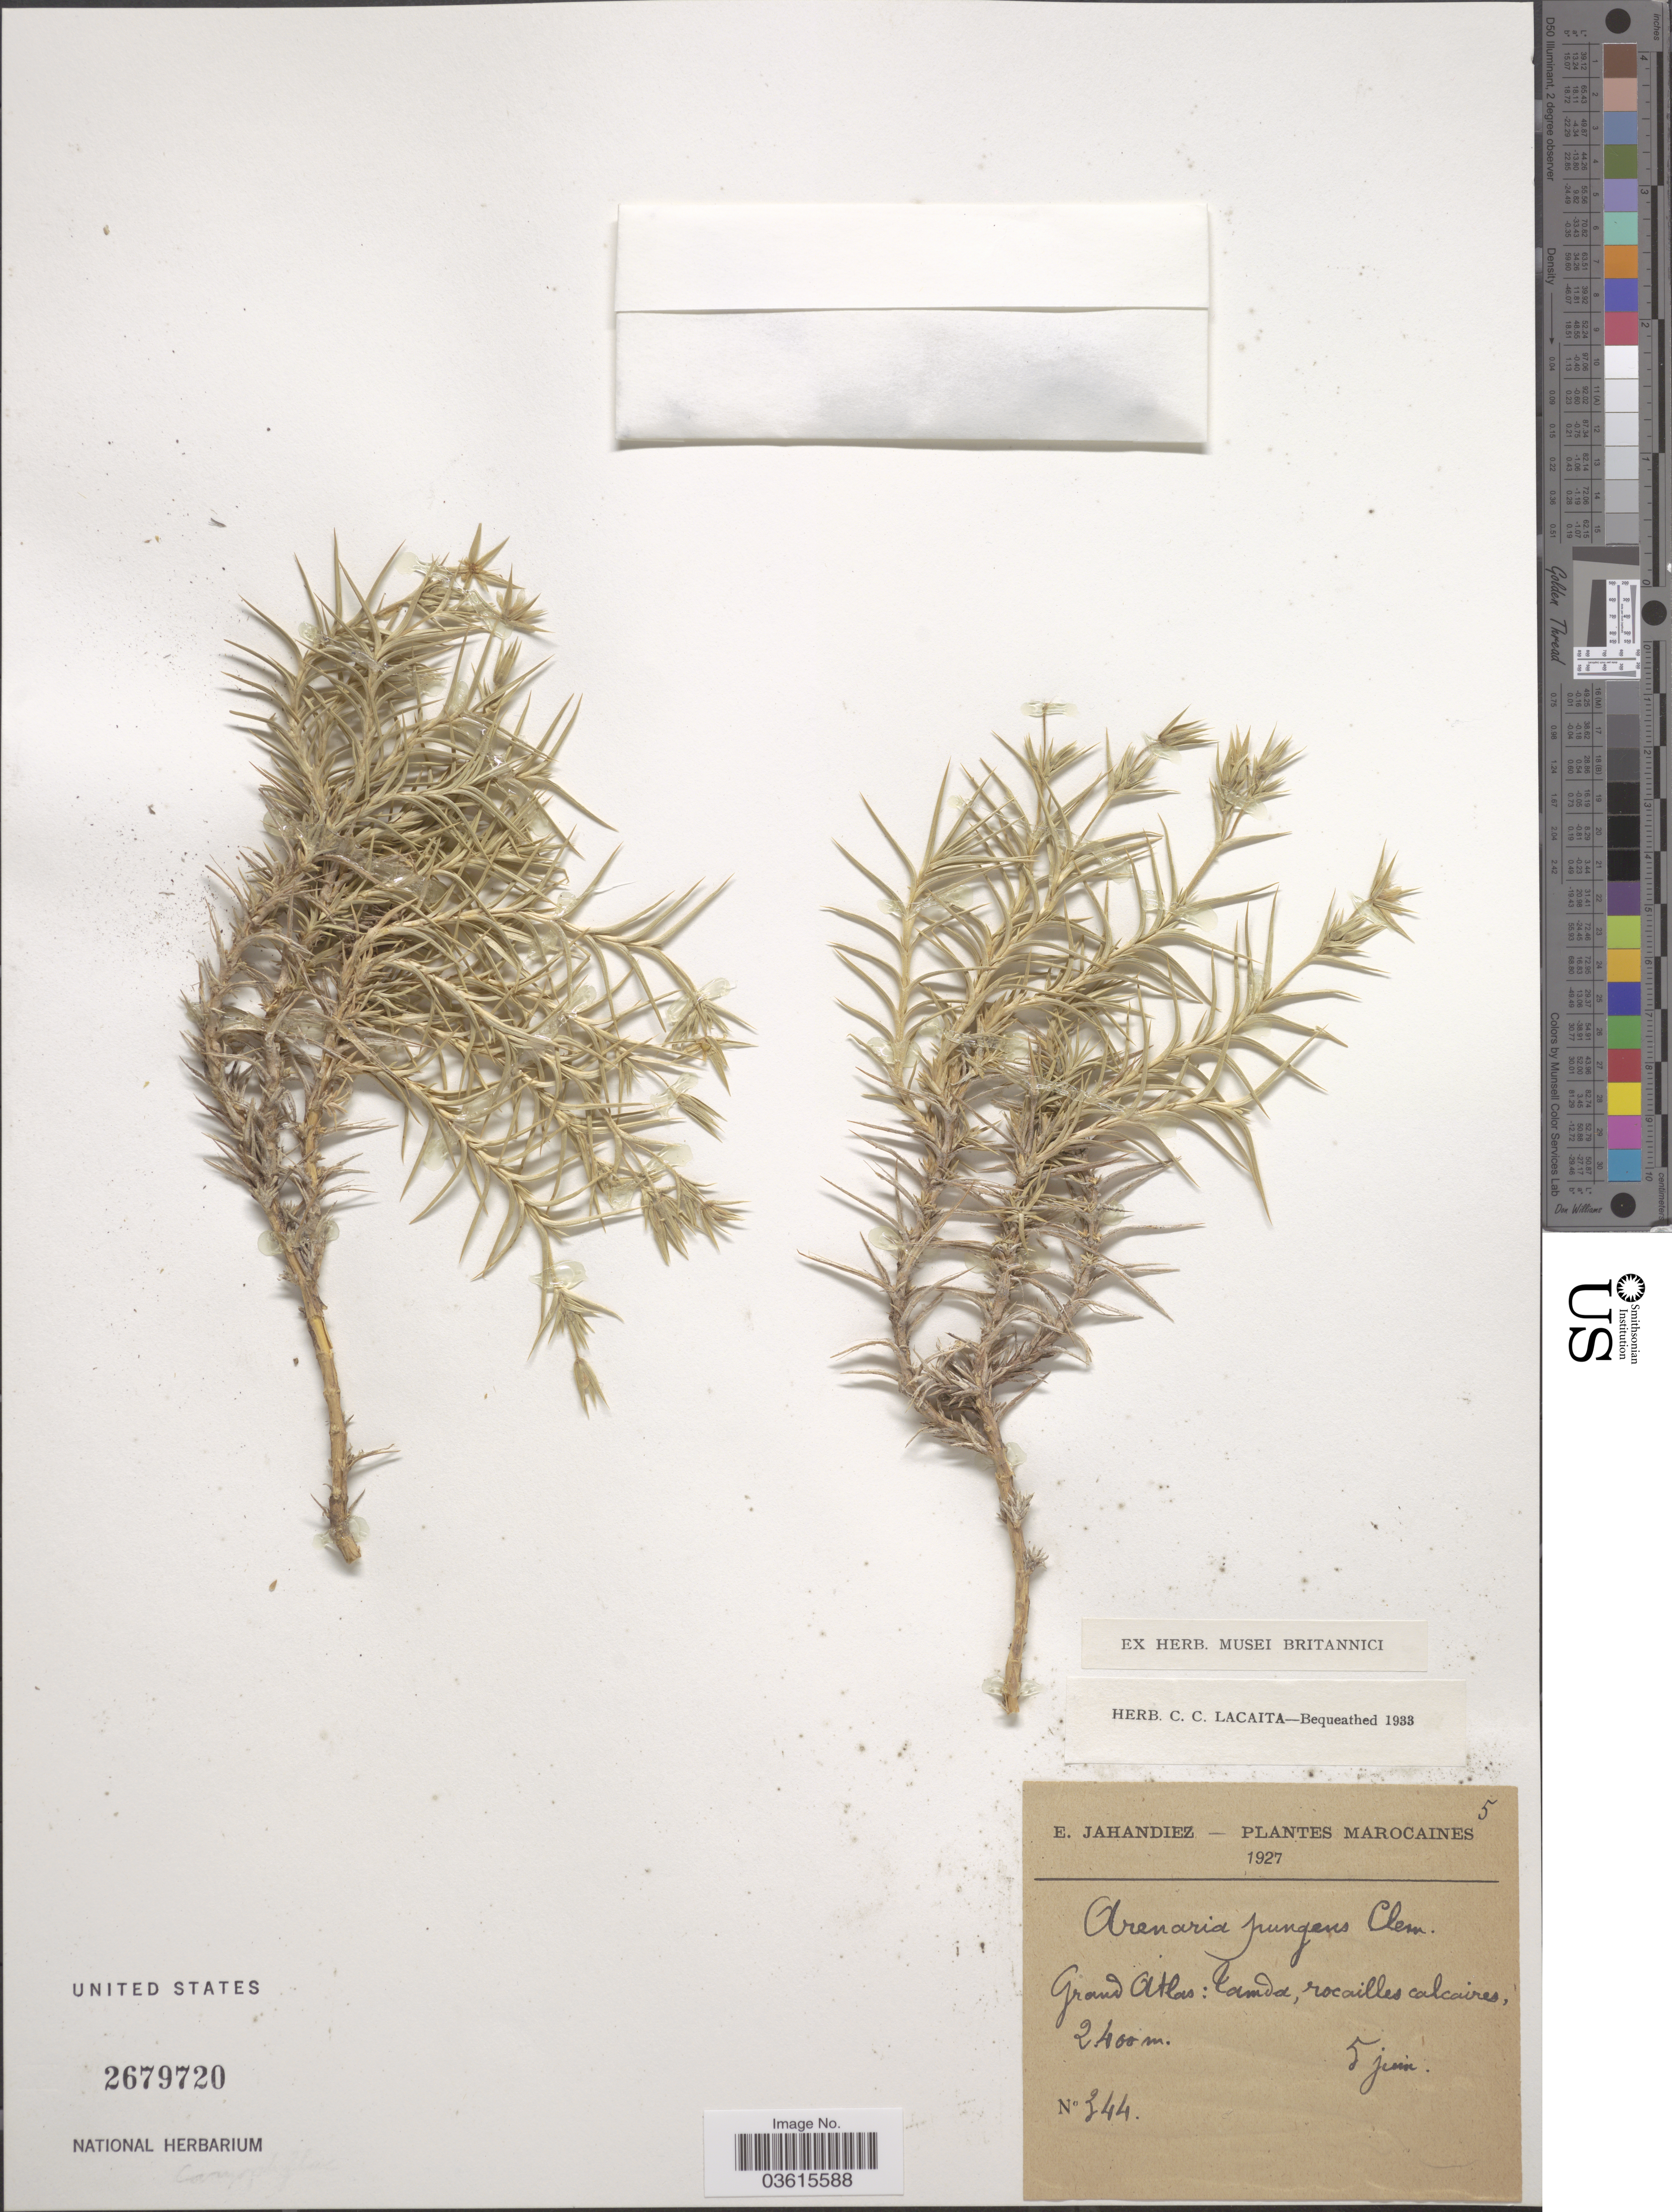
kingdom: Plantae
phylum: Tracheophyta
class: Magnoliopsida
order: Caryophyllales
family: Caryophyllaceae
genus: Arenaria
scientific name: Arenaria pungens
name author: Clemente ex Lag.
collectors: É. Jahandiez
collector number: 344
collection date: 1927-06-05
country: Morocco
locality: Marocaines. Grand Atlas: Tamda, rocailles calcaires.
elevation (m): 2400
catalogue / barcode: US 2679720